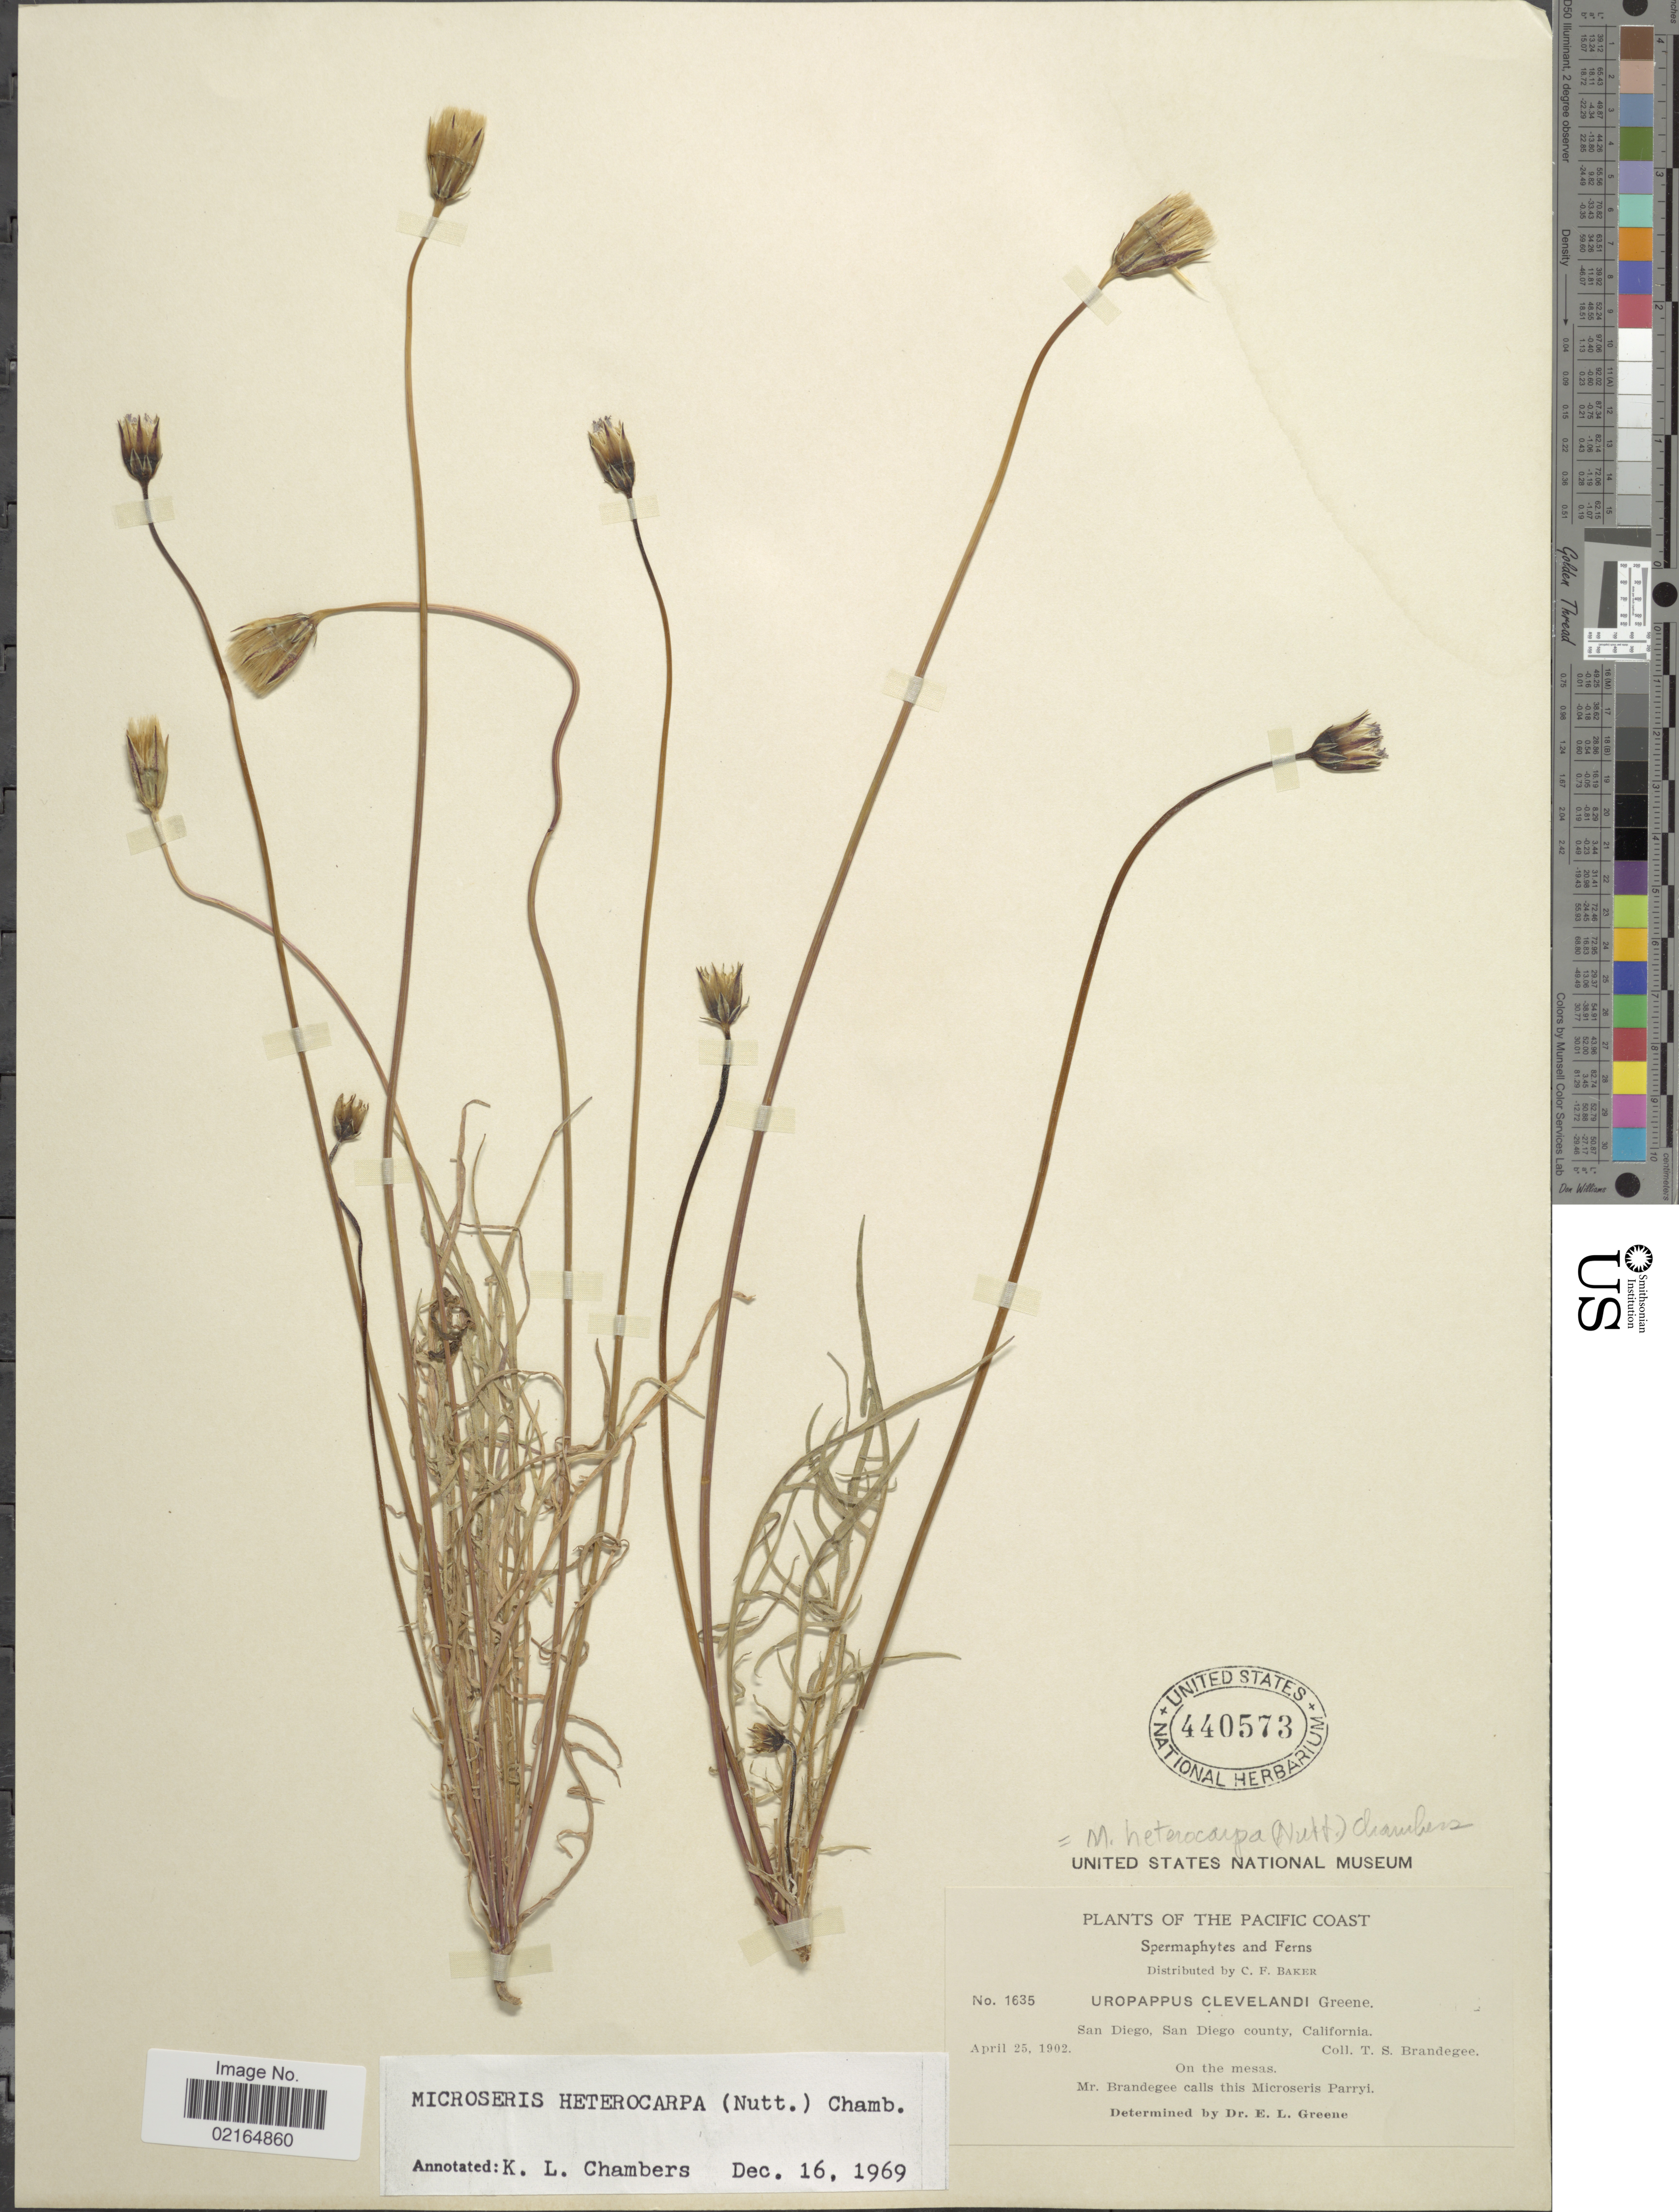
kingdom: Plantae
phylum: Tracheophyta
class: Magnoliopsida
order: Asterales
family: Asteraceae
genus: Microseris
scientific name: Microseris heterocarpa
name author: (Nutt.) K.L. Chambers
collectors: T. S. Brandegee (herbarium)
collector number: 1635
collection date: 1902-04-25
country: United States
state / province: California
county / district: San Diego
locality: Pacific Coast, San Diego county, on the mesas.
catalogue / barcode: US 440573